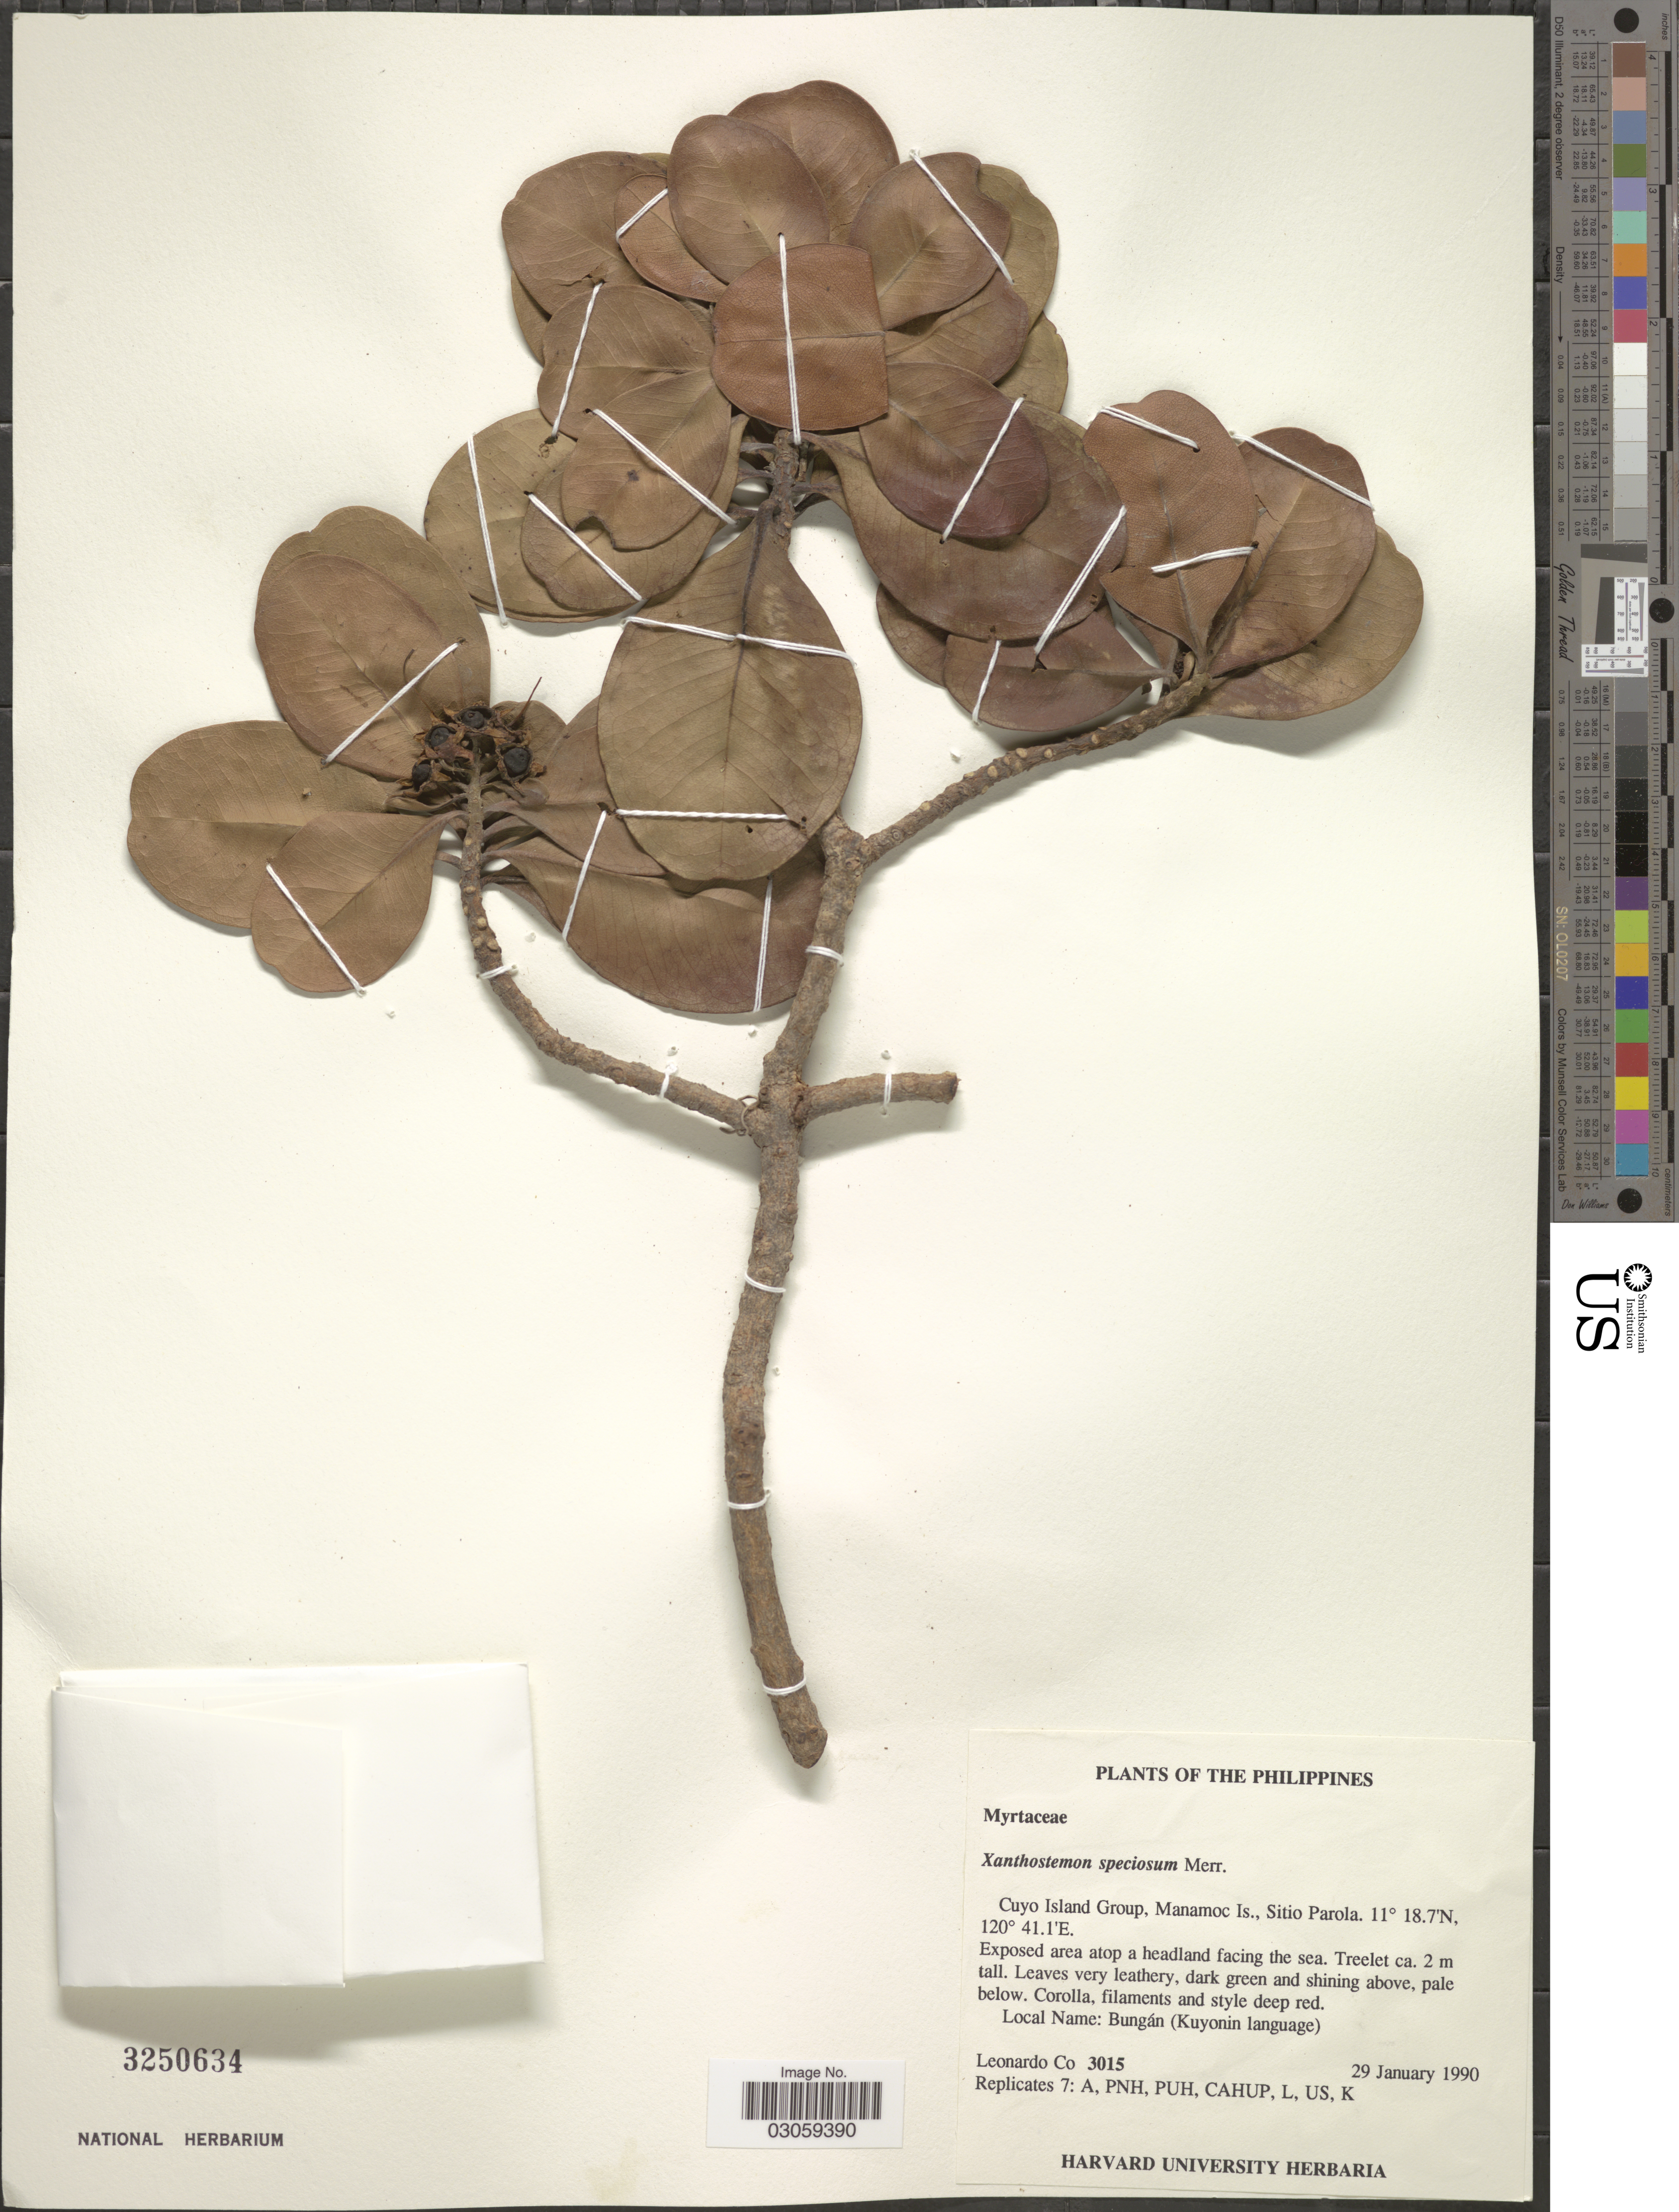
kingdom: Plantae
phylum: Tracheophyta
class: Magnoliopsida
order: Myrtales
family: Myrtaceae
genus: Xanthostemon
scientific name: Xanthostemon speciosum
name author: Merr.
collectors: L. Co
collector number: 3015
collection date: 1990-01-29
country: Philippines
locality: Cuyo Island Group, Manamoc Is., Sitio Parola. Exposed area atop a headland facing the sea.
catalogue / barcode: US 3250634